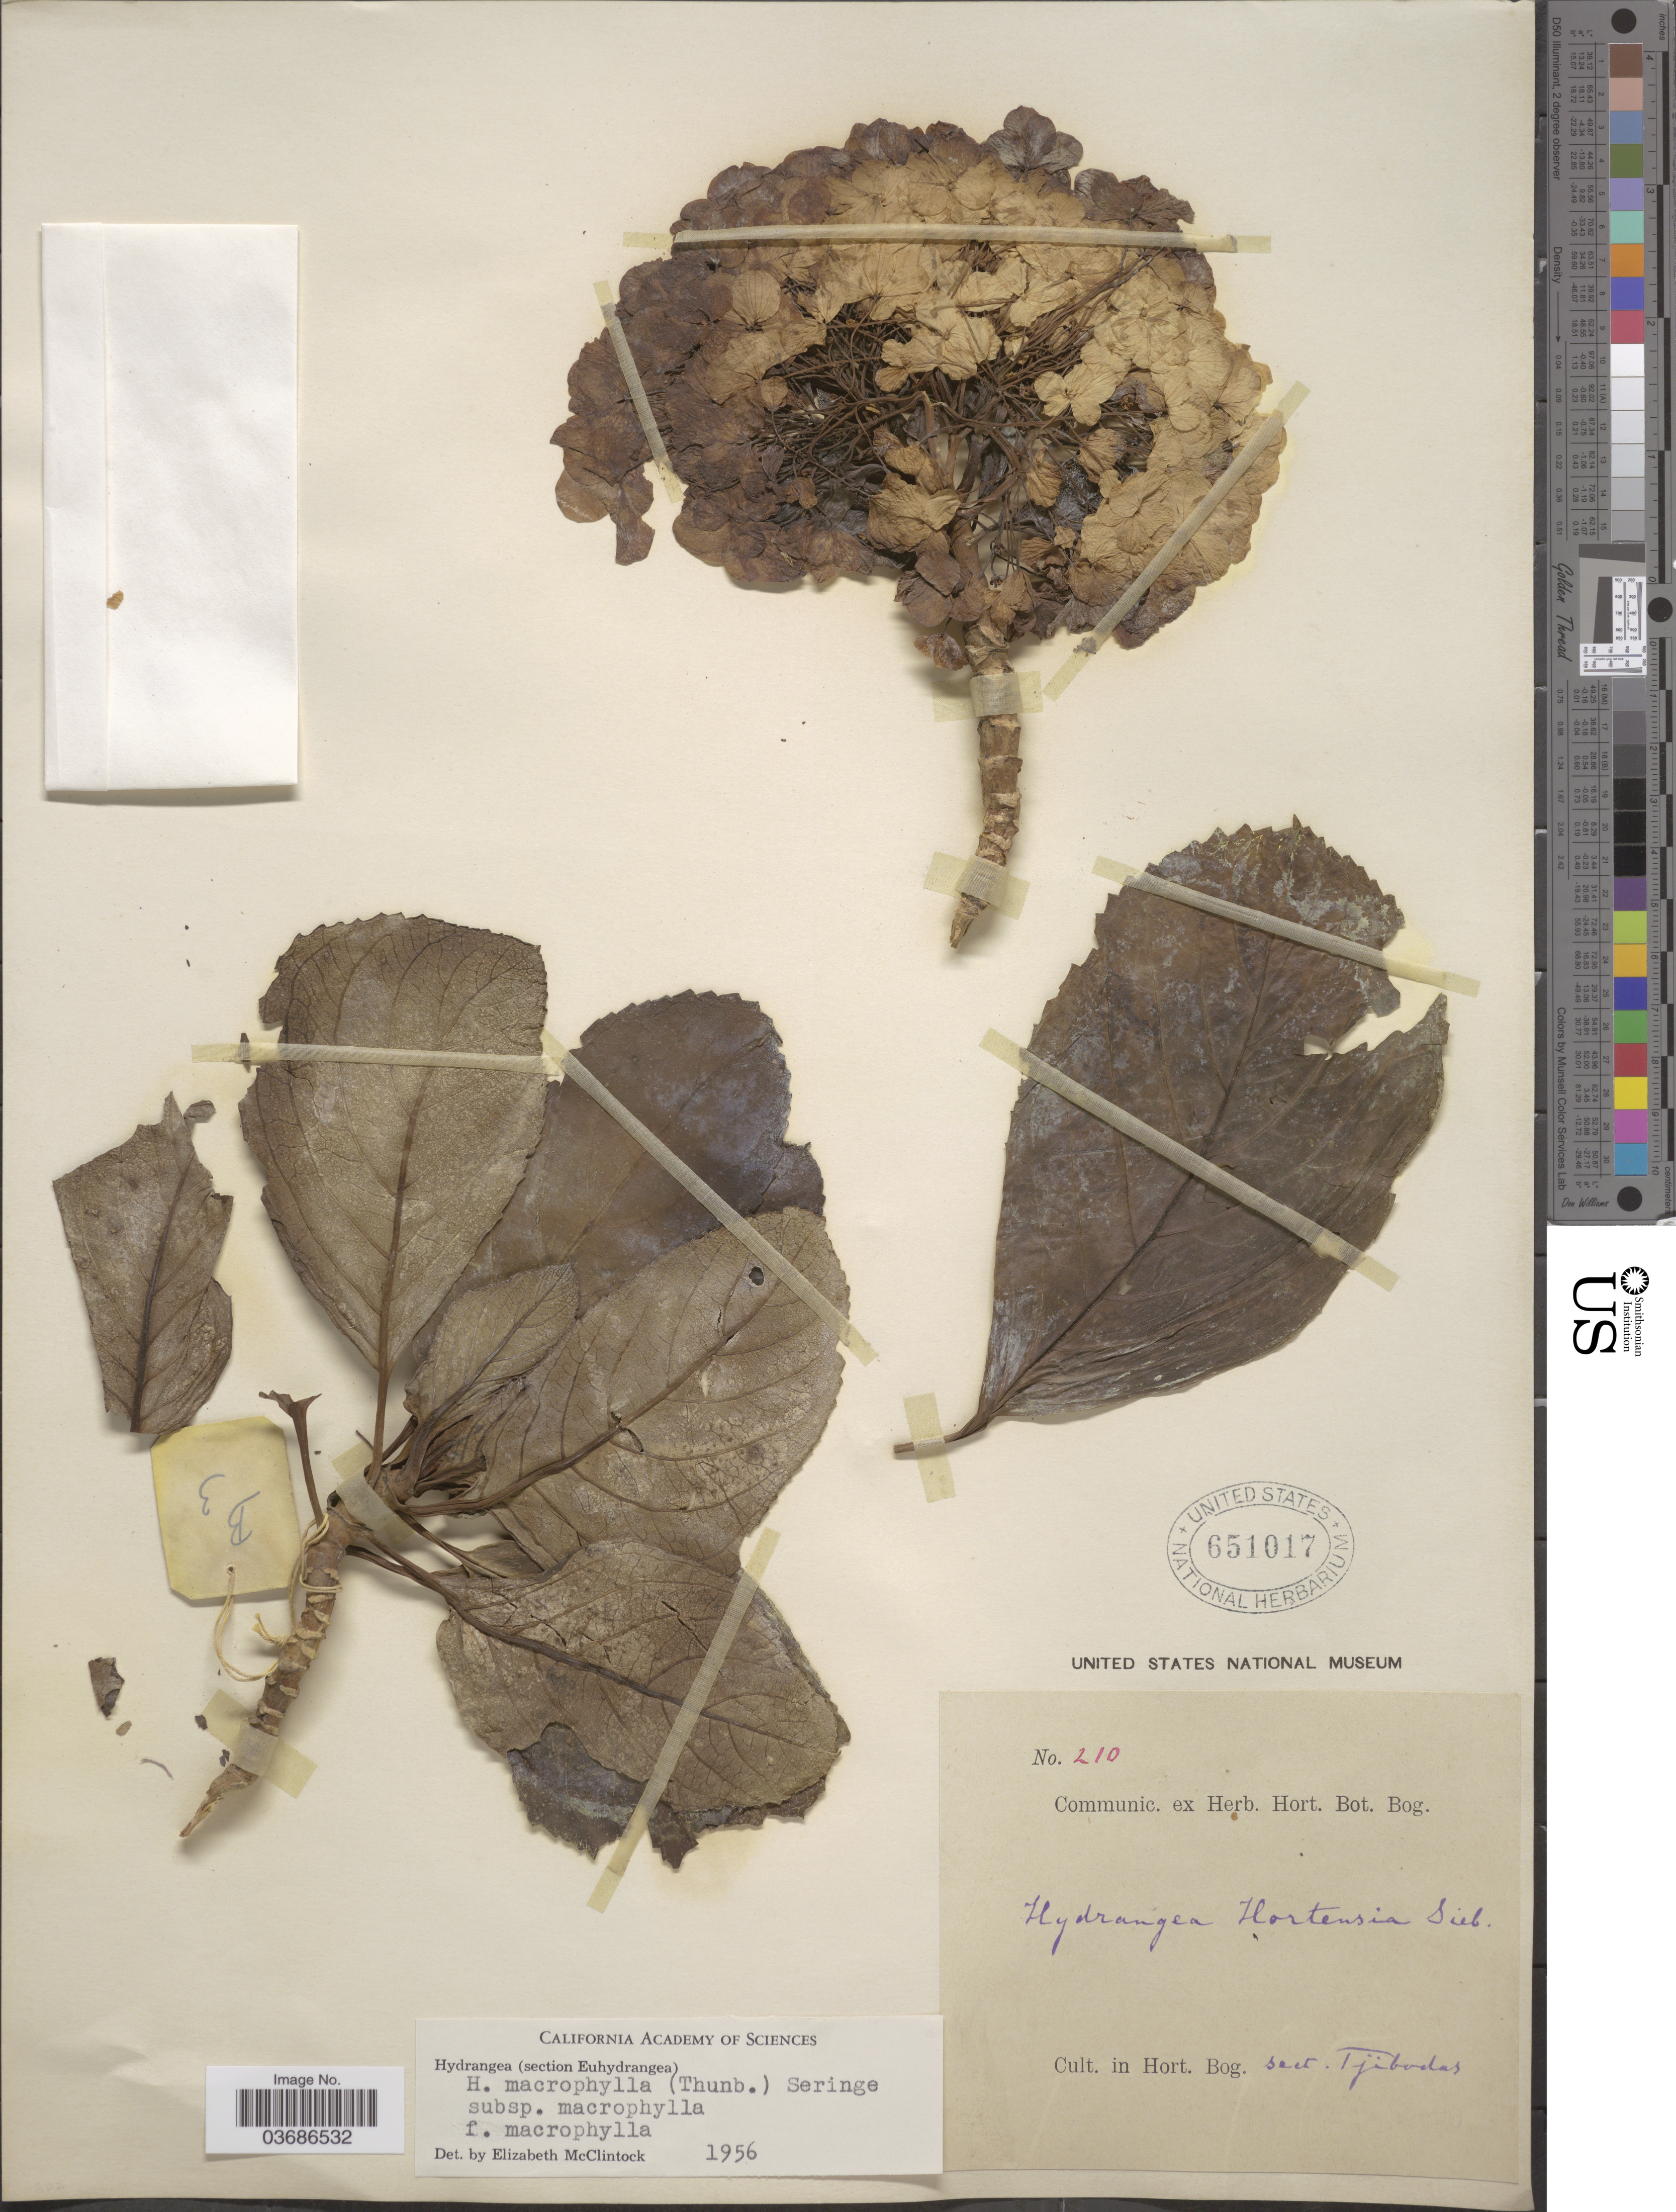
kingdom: Plantae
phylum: Tracheophyta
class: Magnoliopsida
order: Cornales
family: Hydrangeaceae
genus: Hydrangea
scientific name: Hydrangea macrophylla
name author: (Thunb.) Ser.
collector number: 210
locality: Cult. in Hort. Bog. sect. Tjibodas.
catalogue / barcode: US 651017